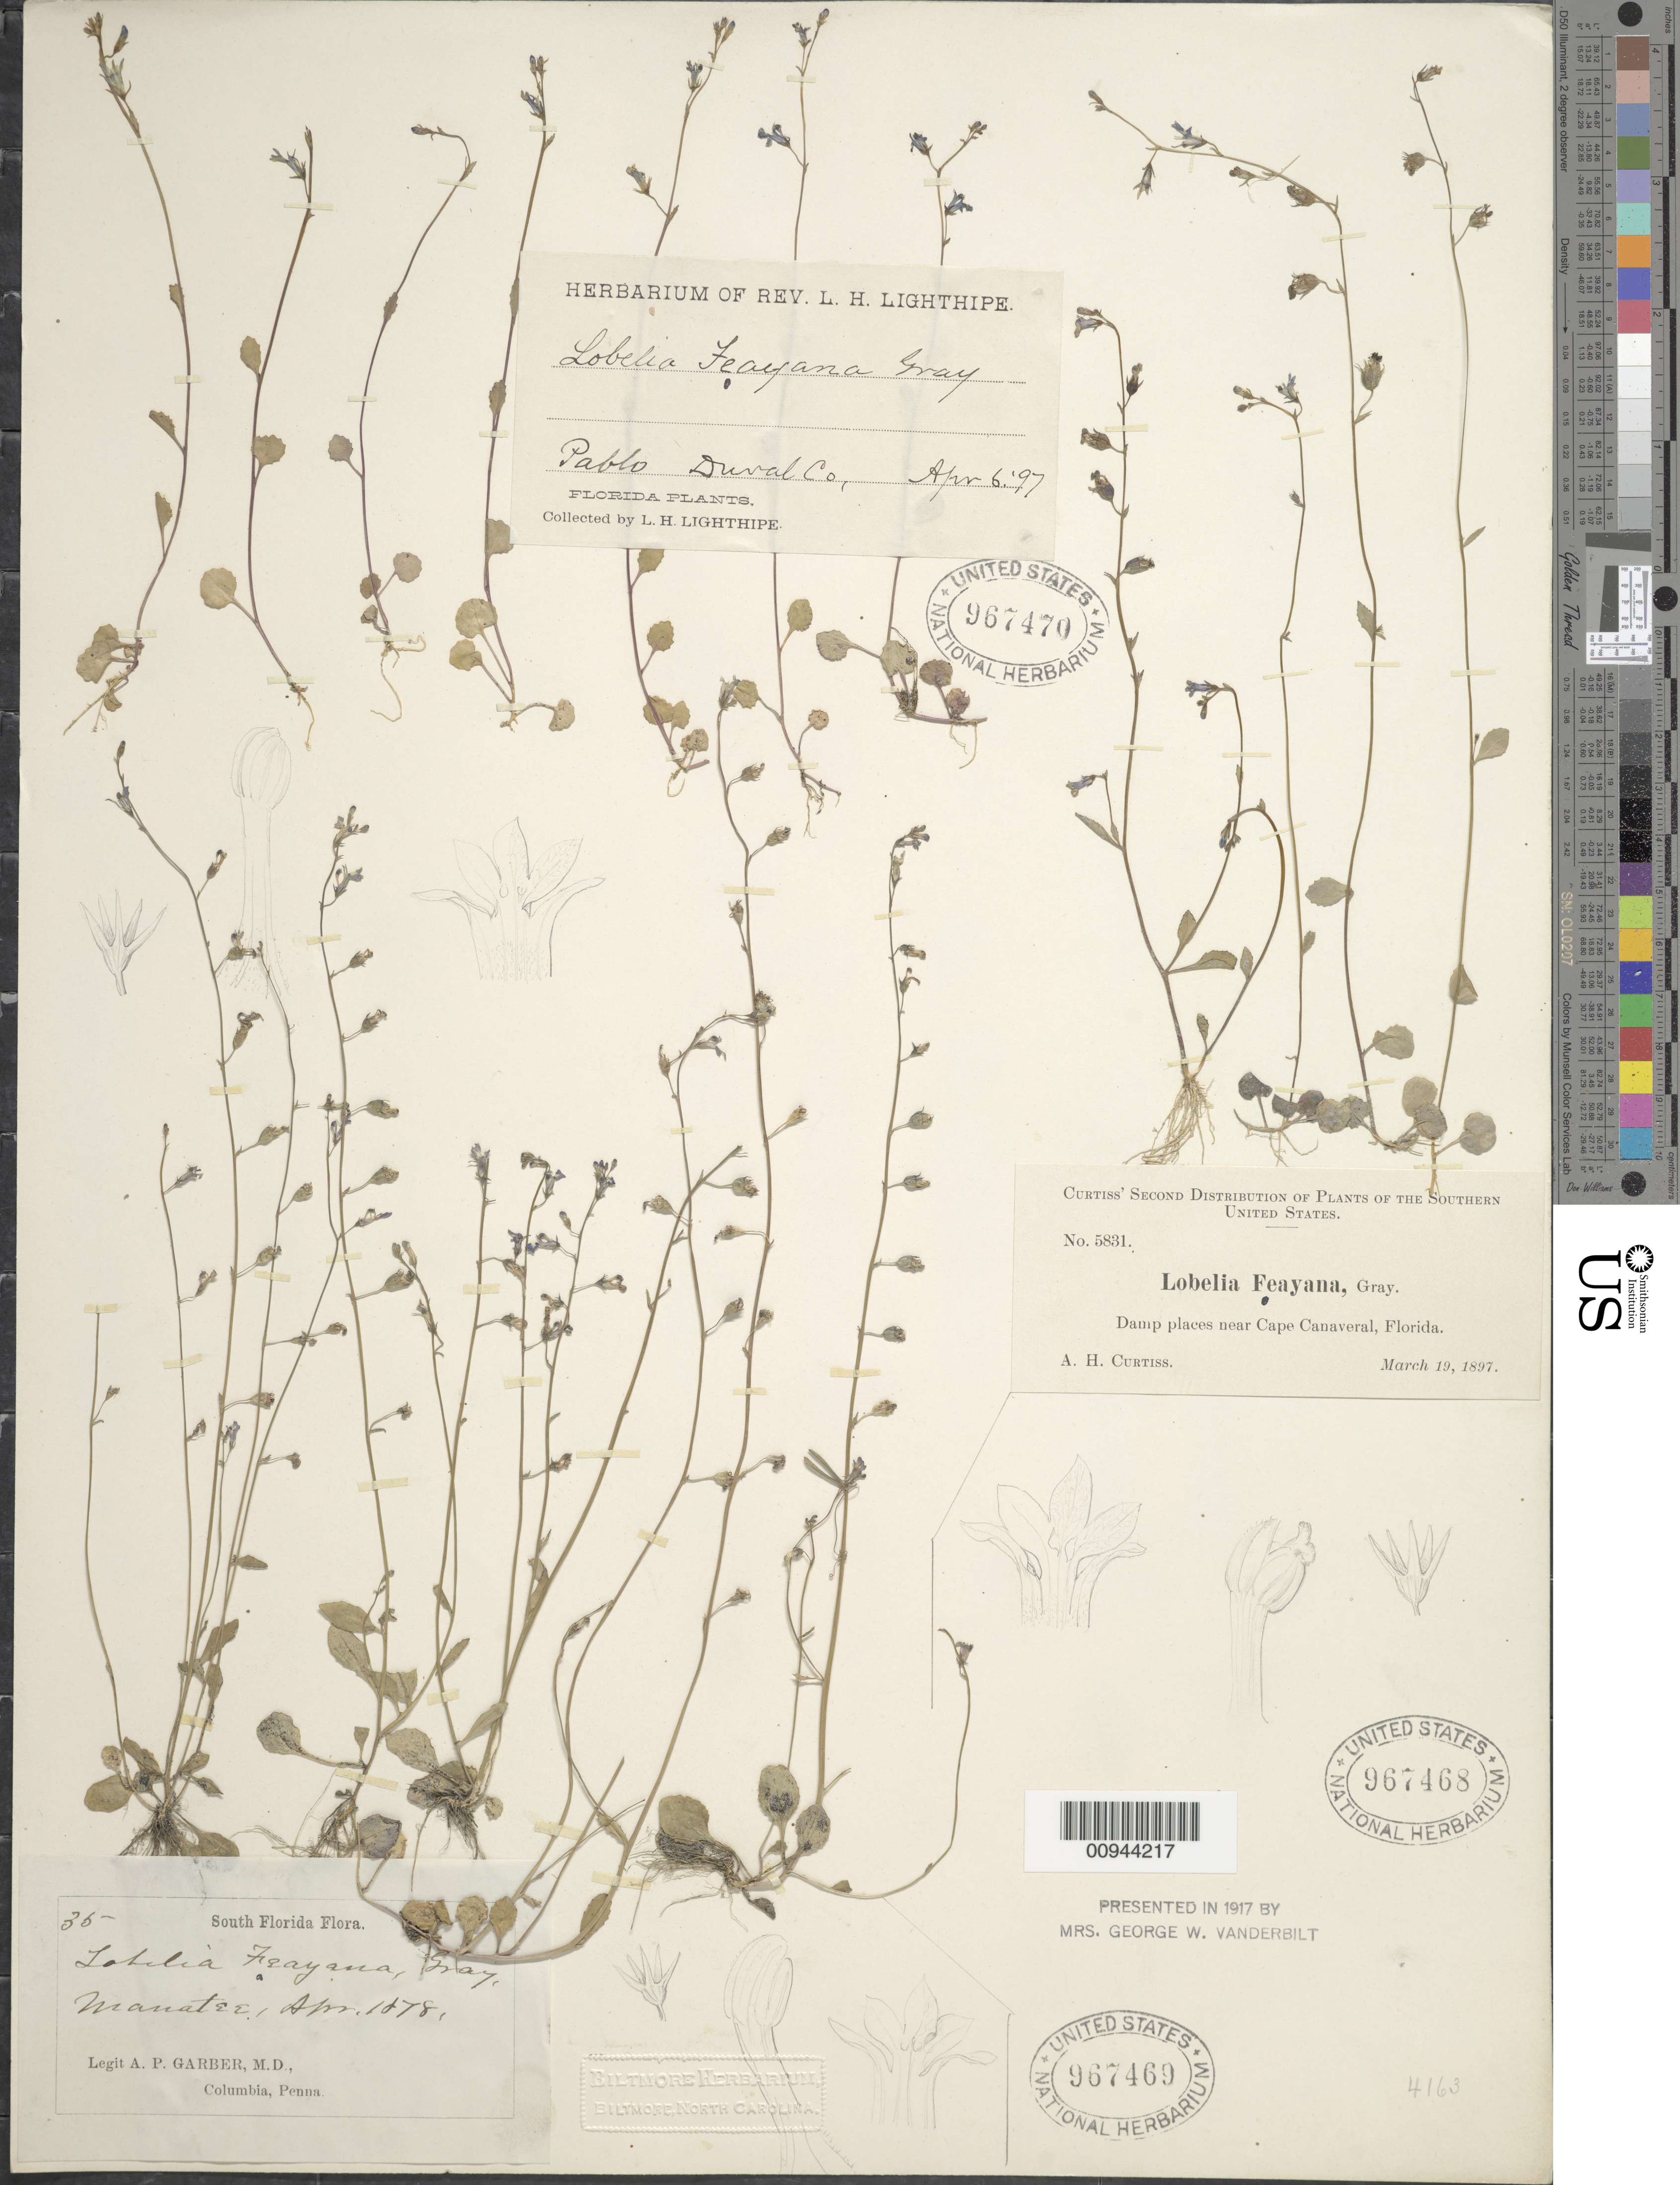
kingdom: Plantae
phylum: Tracheophyta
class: Magnoliopsida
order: Asterales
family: Campanulaceae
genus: Lobelia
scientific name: Lobelia feayana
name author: A. Gray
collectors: A. P. Garber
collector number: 35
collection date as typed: Apr 1877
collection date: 1877-04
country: United States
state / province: Florida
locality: South florida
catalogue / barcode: US 967469